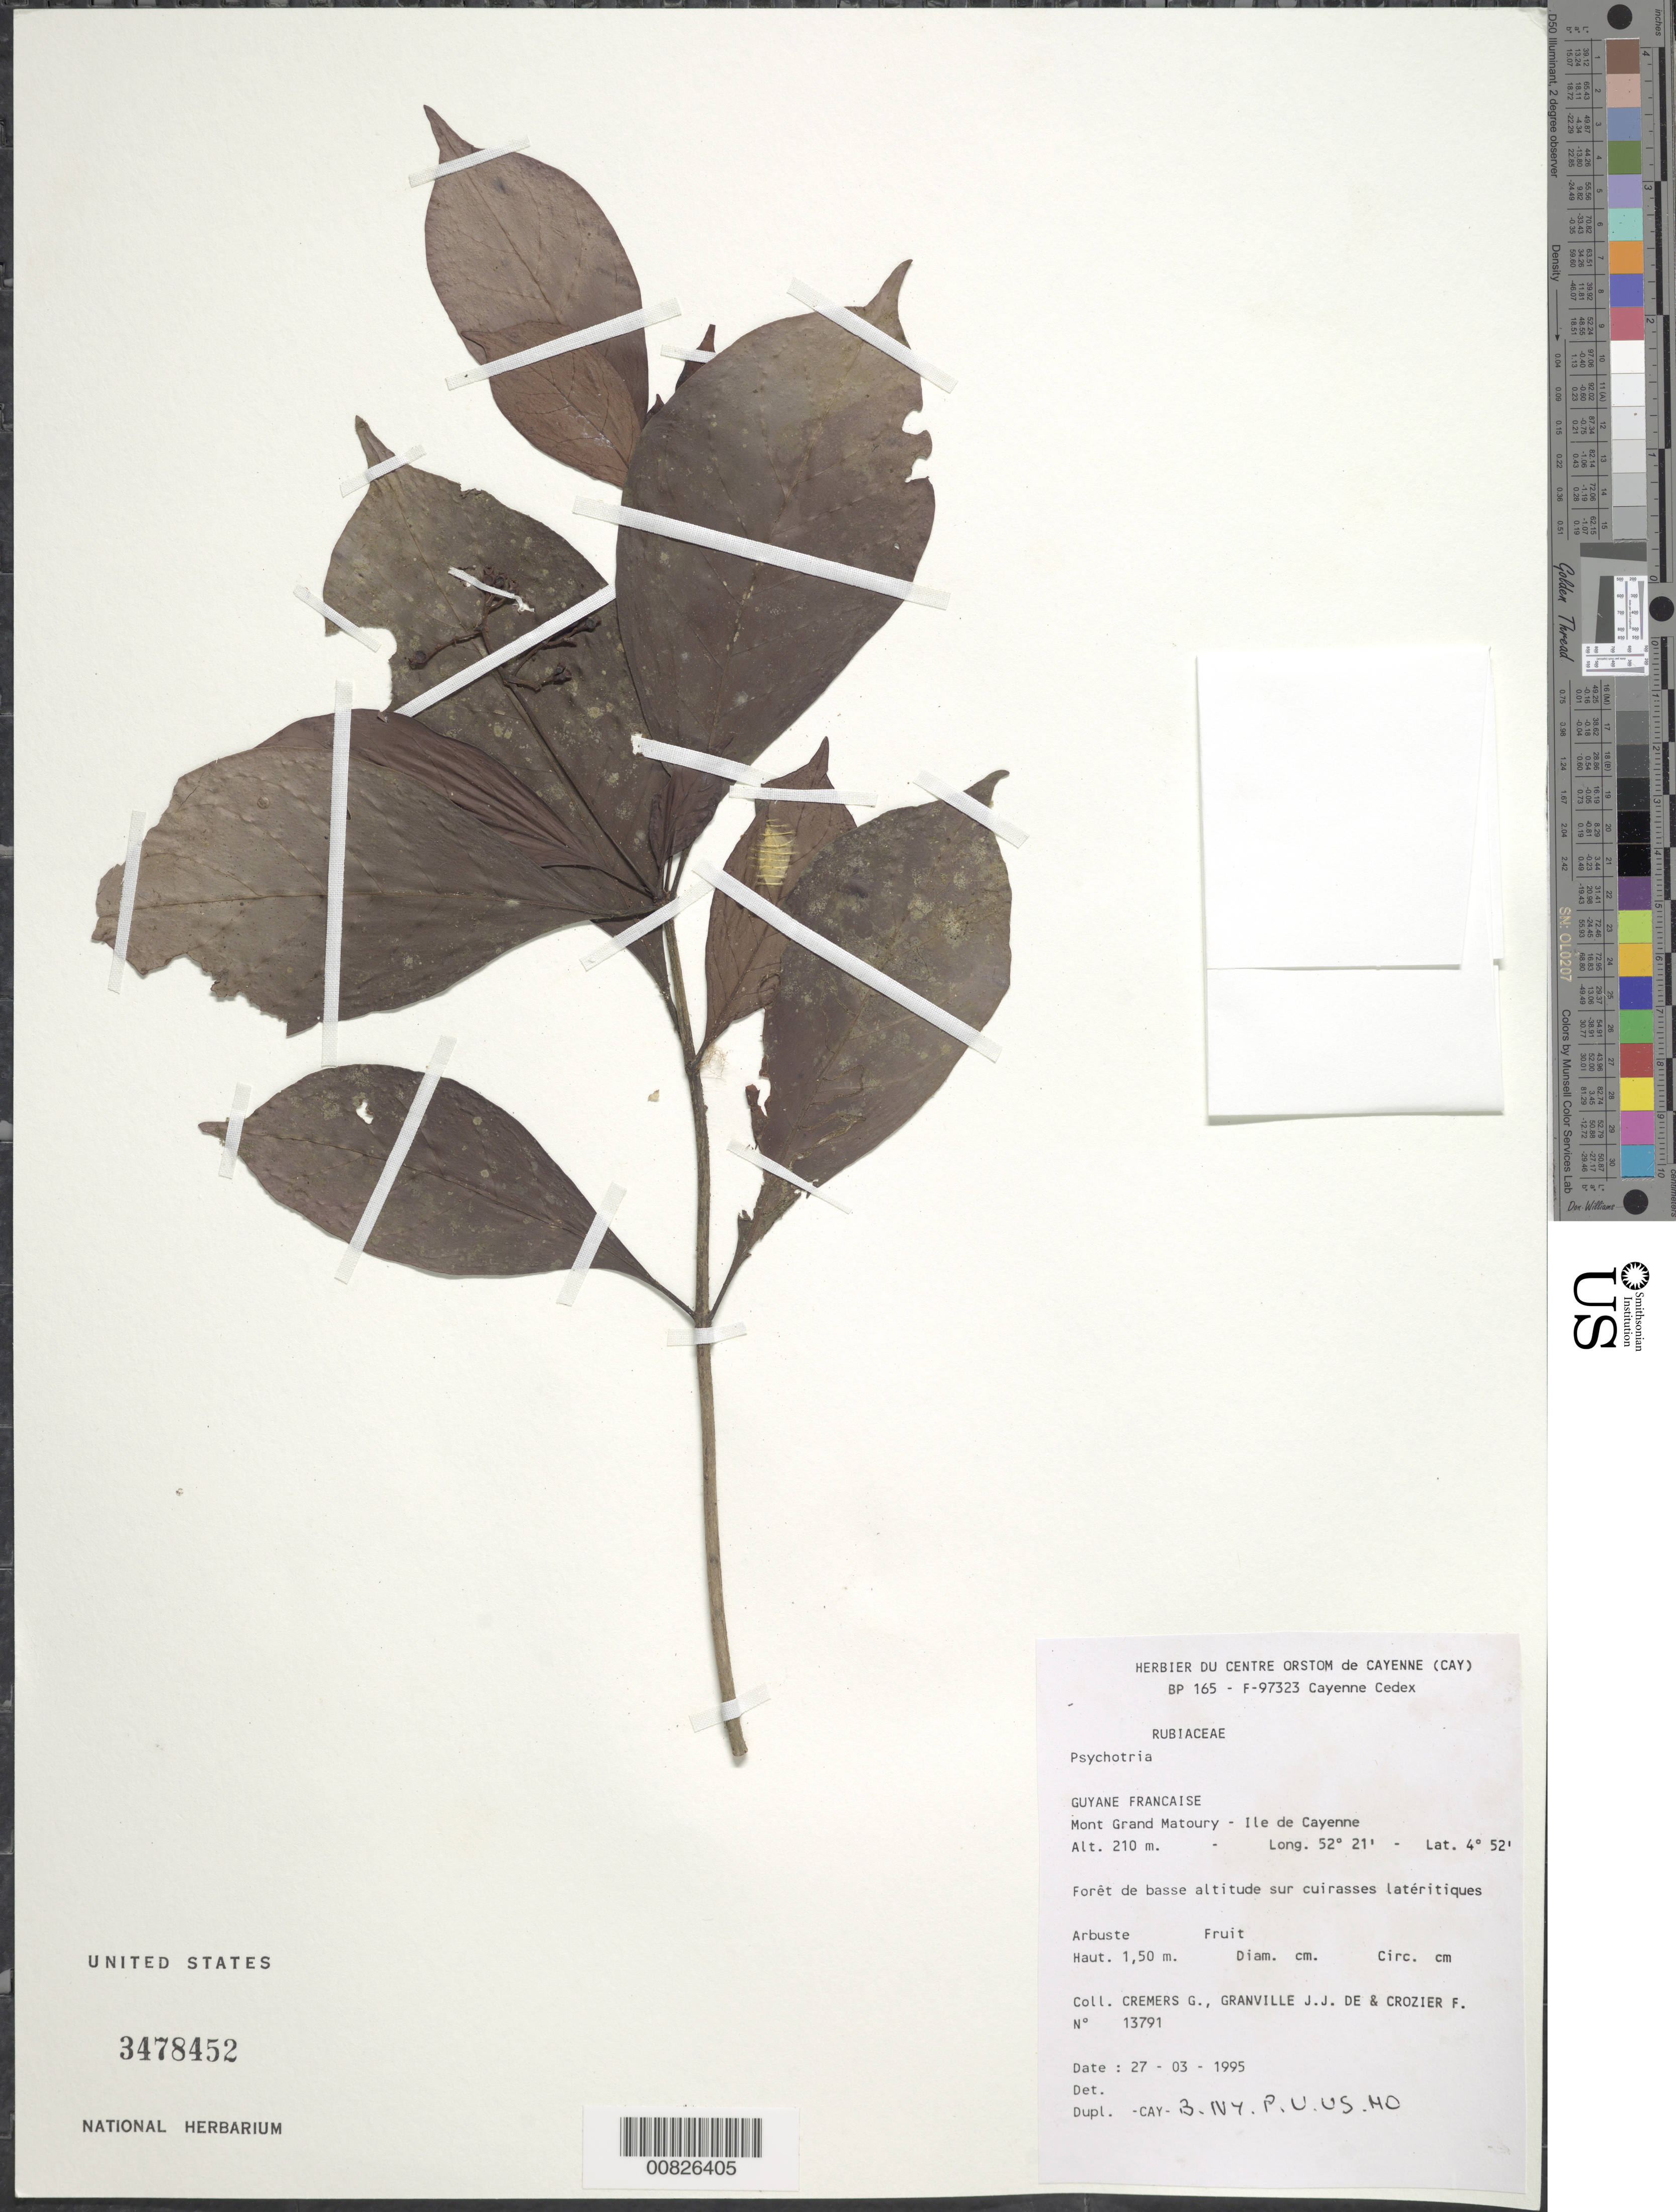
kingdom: Plantae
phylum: Tracheophyta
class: Magnoliopsida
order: Gentianales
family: Rubiaceae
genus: Psychotria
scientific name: Psychotria sp.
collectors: G. Cremers, J.-J. de Granville & F. Crozier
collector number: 13791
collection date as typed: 27-Mar-93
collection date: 1993-03-27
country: French Guiana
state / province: Cayenne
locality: Mont Grand Matoury, Ile de Cayenne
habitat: Forêt de basse altitude sur cuirasses latéritiques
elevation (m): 210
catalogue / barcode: US 3478452